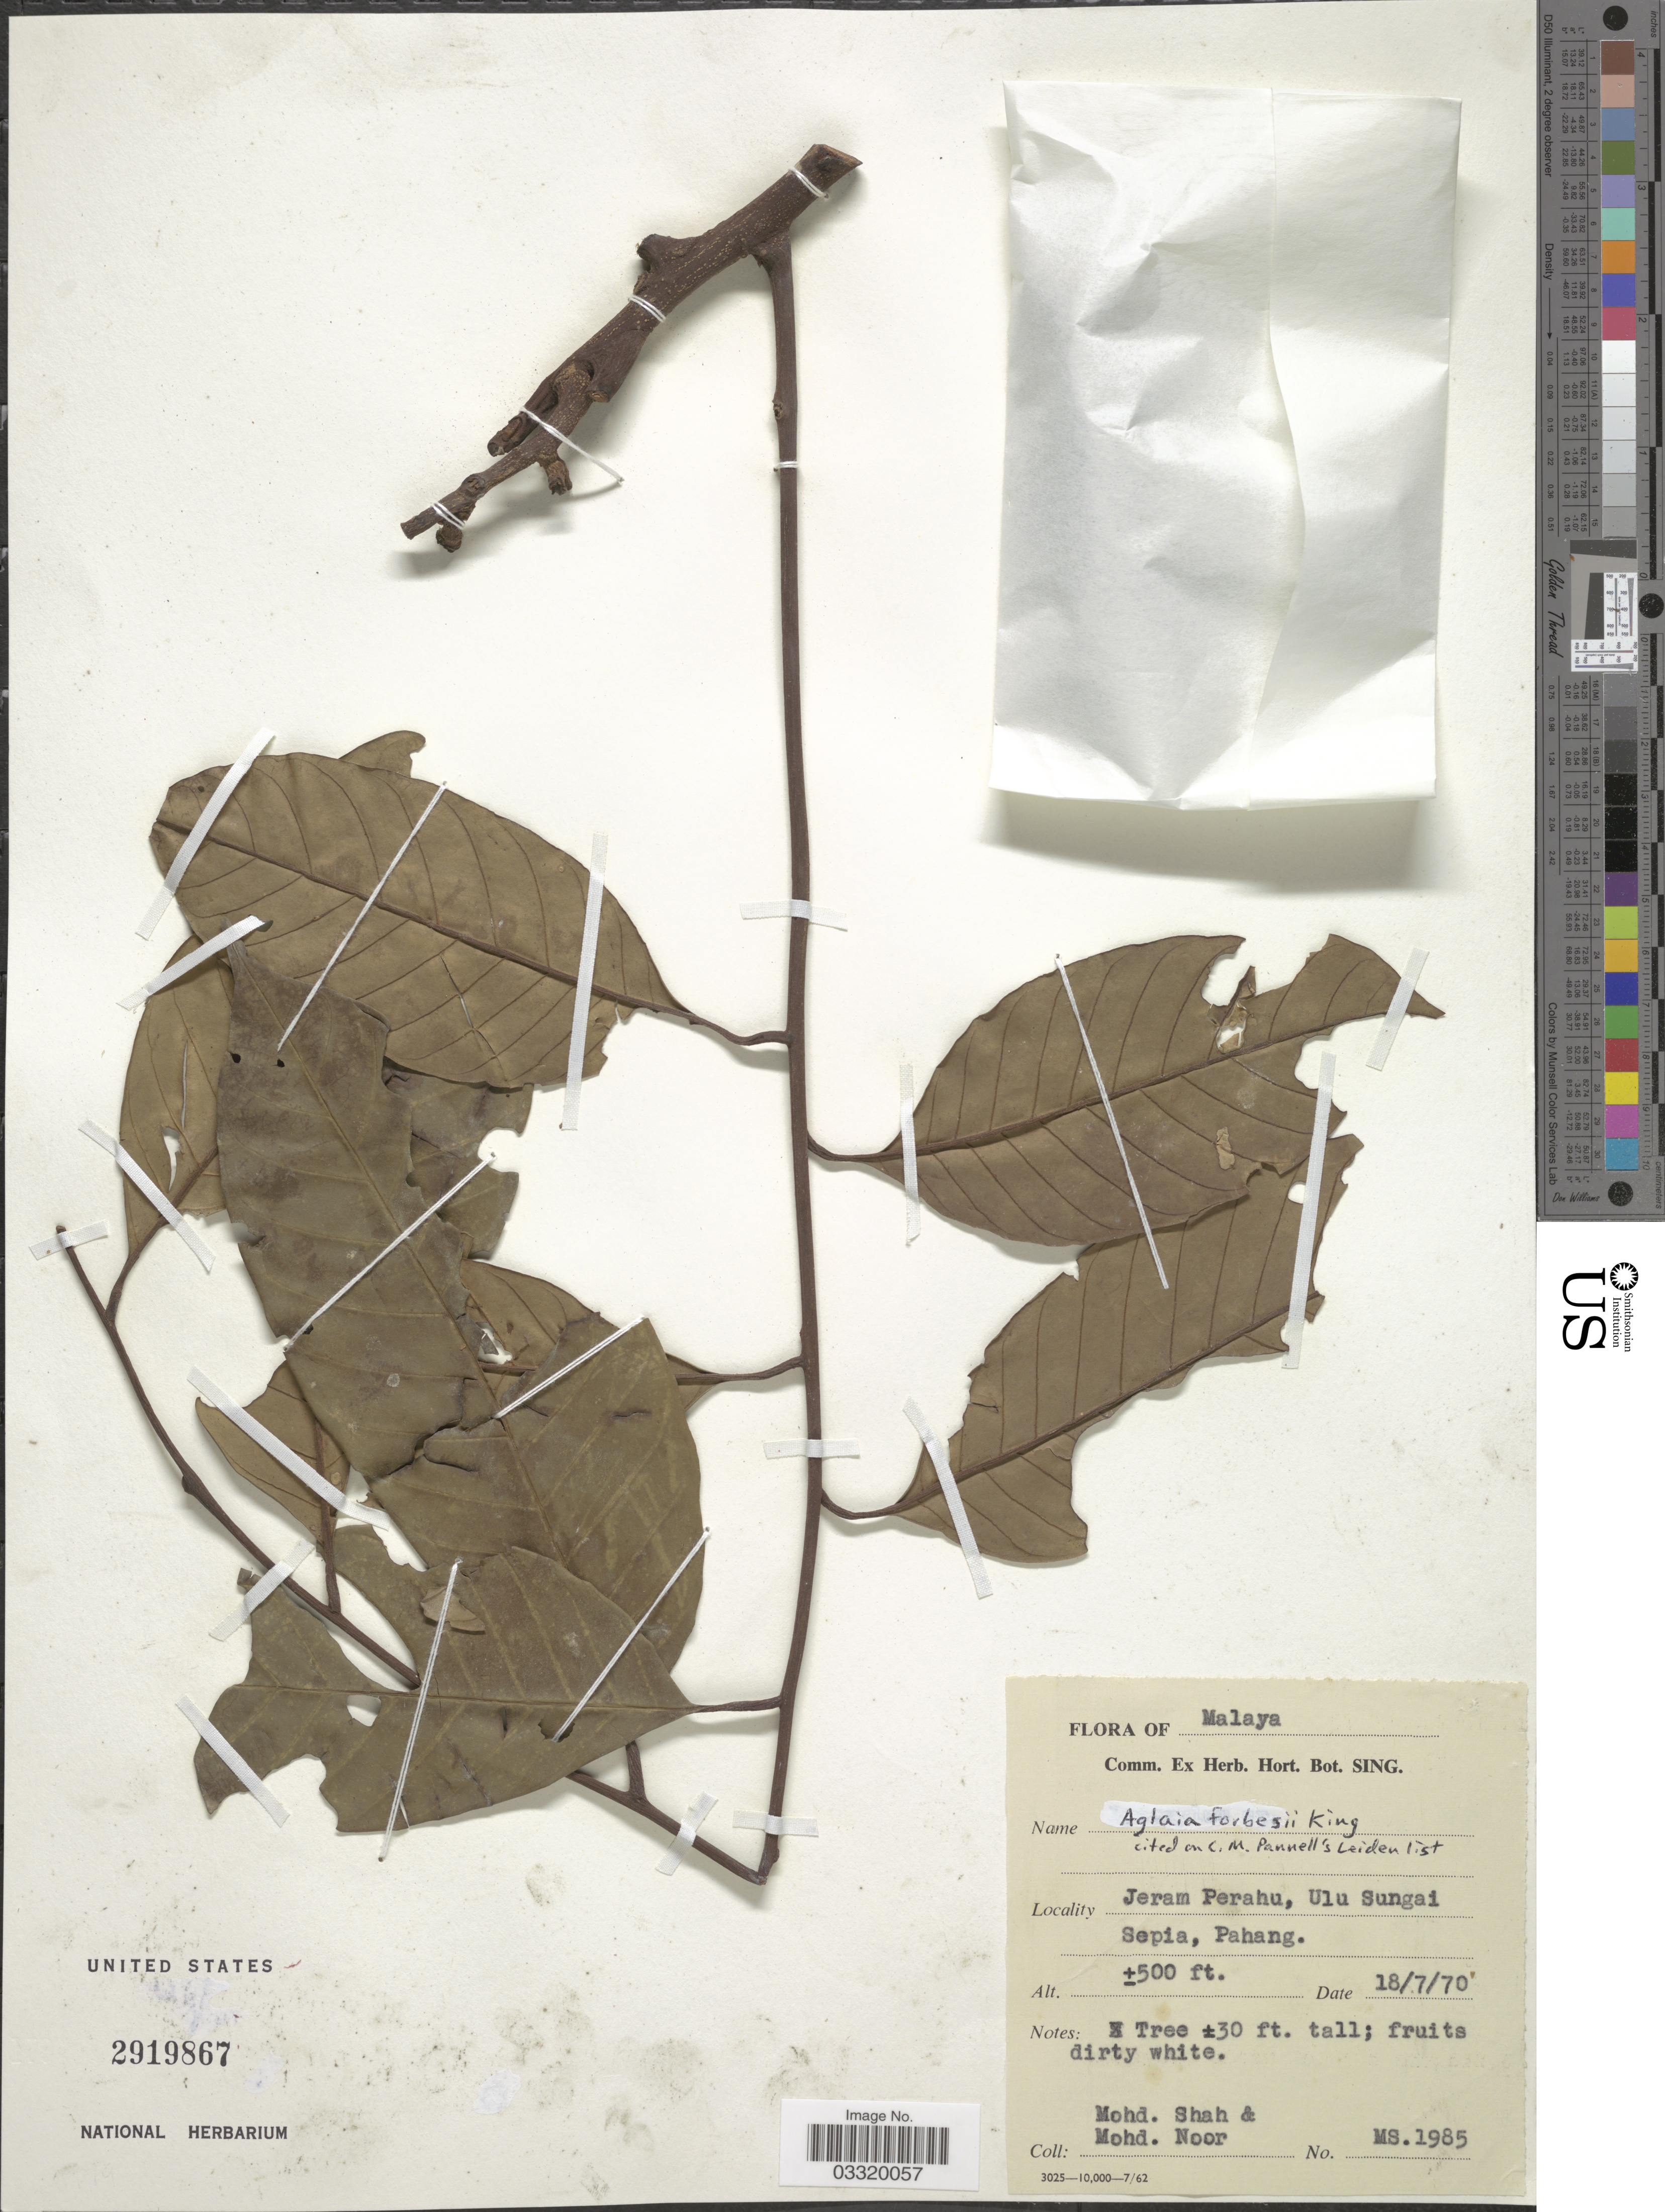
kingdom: Plantae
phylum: Tracheophyta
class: Magnoliopsida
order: Sapindales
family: Meliaceae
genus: Aglaia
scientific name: Aglaia forbesii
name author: King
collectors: M. Shah & M. Noor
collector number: MS.195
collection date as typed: Transcribed d/m/y: 18/7/70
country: Malaysia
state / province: Pahang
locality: Malaya. Jeram Perahu, Ulu Sungai Sepia, Pahang.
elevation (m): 152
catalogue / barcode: US 2919867